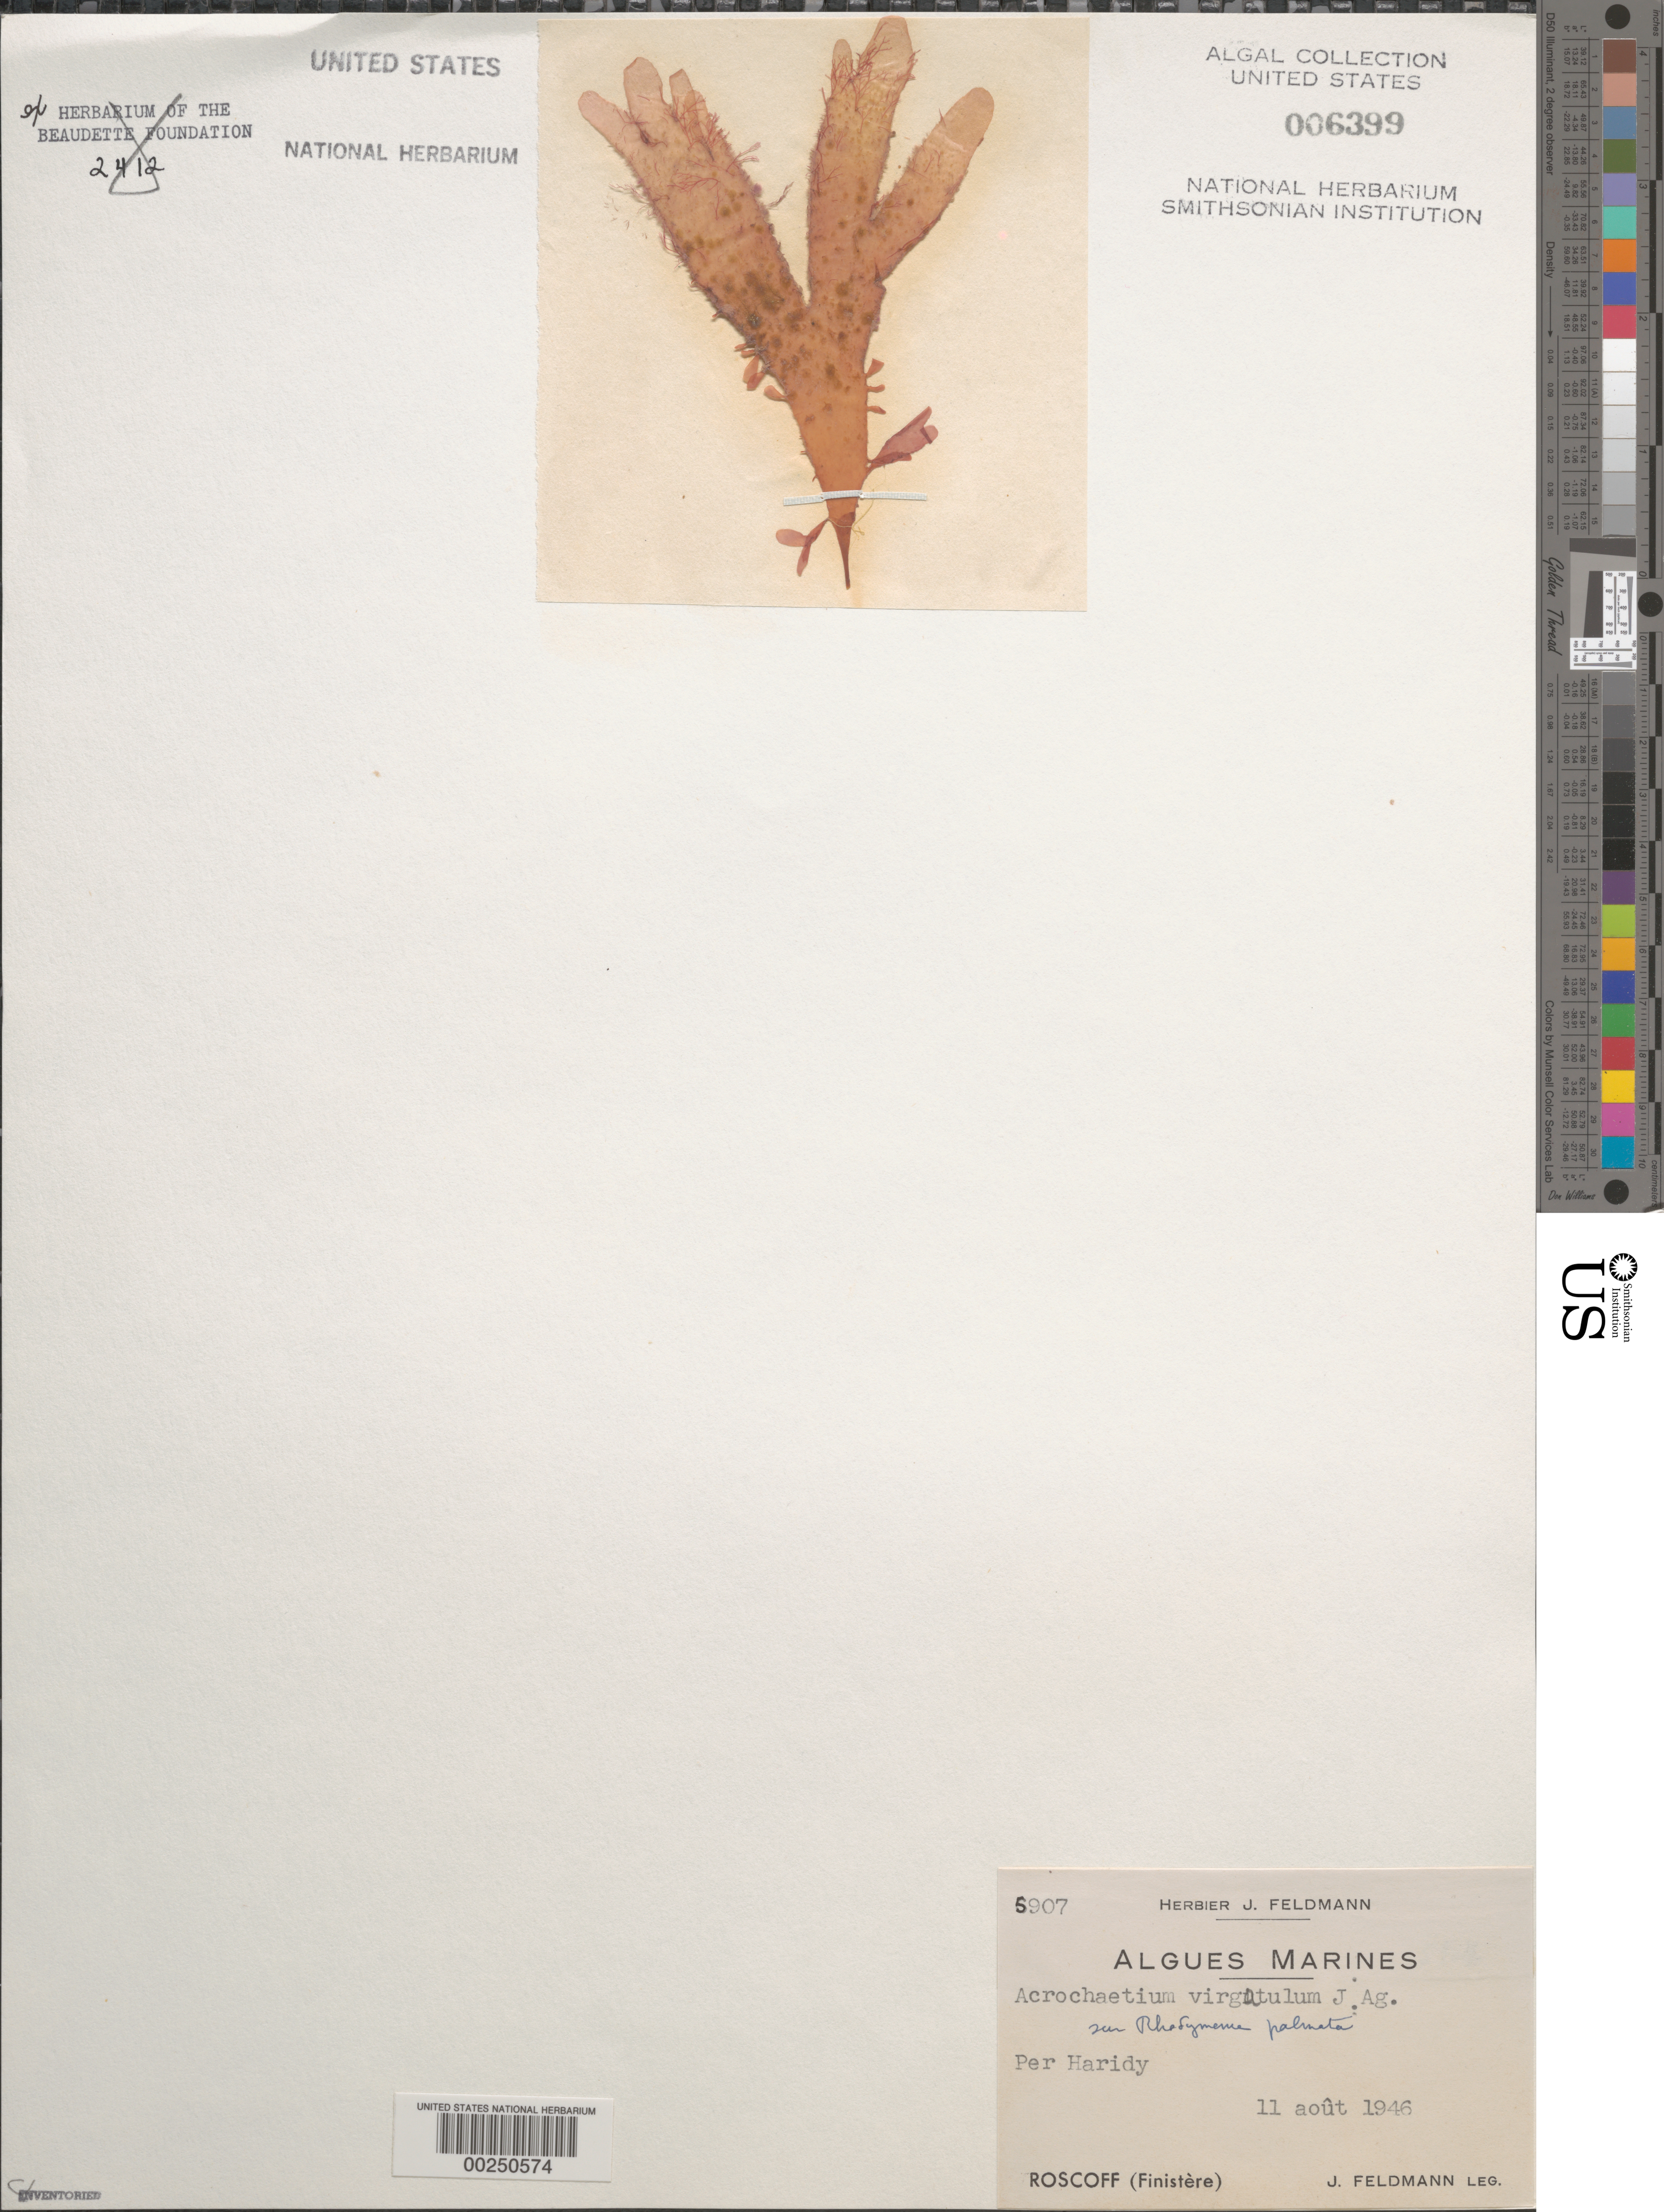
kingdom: Plantae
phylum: Rhodophyta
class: Florideophyceae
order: Acrochaetiales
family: Acrochaetiaceae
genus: Acrochaetium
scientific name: Acrochaetium secundatum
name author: (Lyngb.) Näg. in Näg. & C. Cramer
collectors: J. Feldmann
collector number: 5907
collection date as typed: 11 Aug 1946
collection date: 1946-08-11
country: France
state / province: Bretagne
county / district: Finistère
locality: Per haridy, roscoff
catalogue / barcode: US 6399